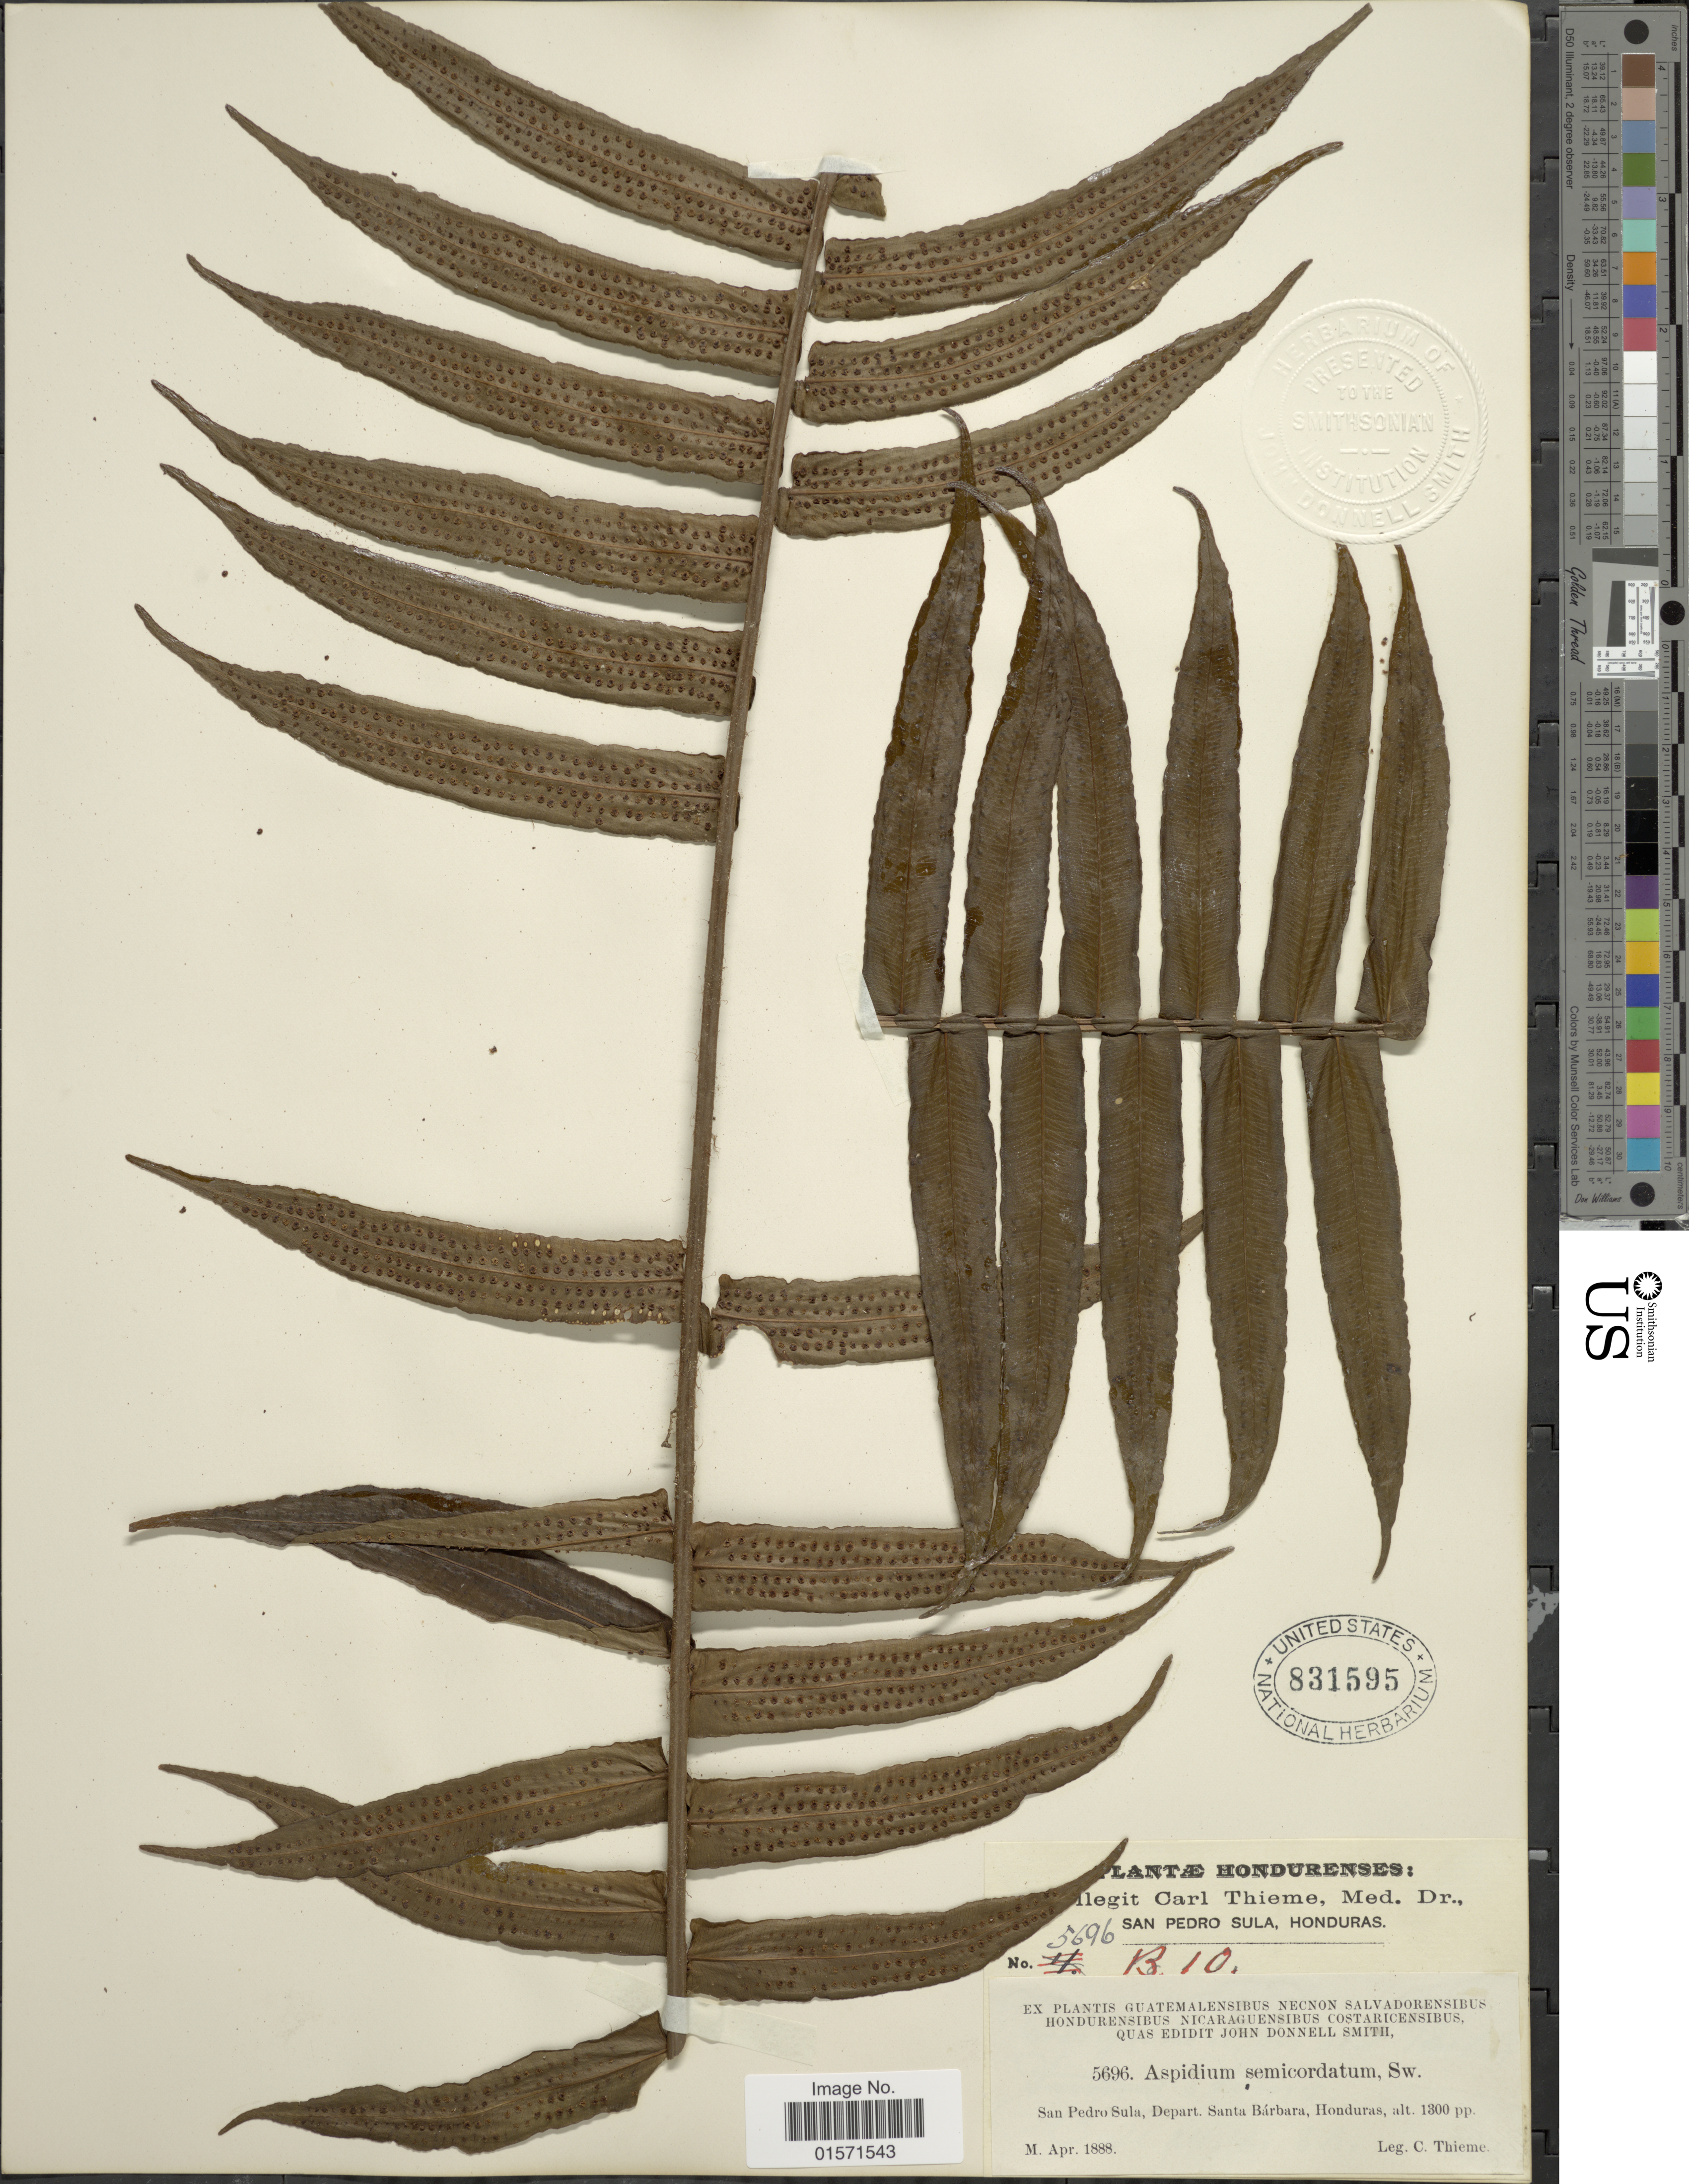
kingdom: Plantae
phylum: Tracheophyta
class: Polypodiopsida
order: Polypodiales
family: Lomariopsidaceae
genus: Cyclopeltis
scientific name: Cyclopeltis semicordata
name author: (Sw.) J. Sm.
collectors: C. Thieme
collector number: B.10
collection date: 1888-04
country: Honduras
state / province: Santa Bárbara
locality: San Pedro Sula, Honduras. Depart. Santa Barbara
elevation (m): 396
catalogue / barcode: US 831595